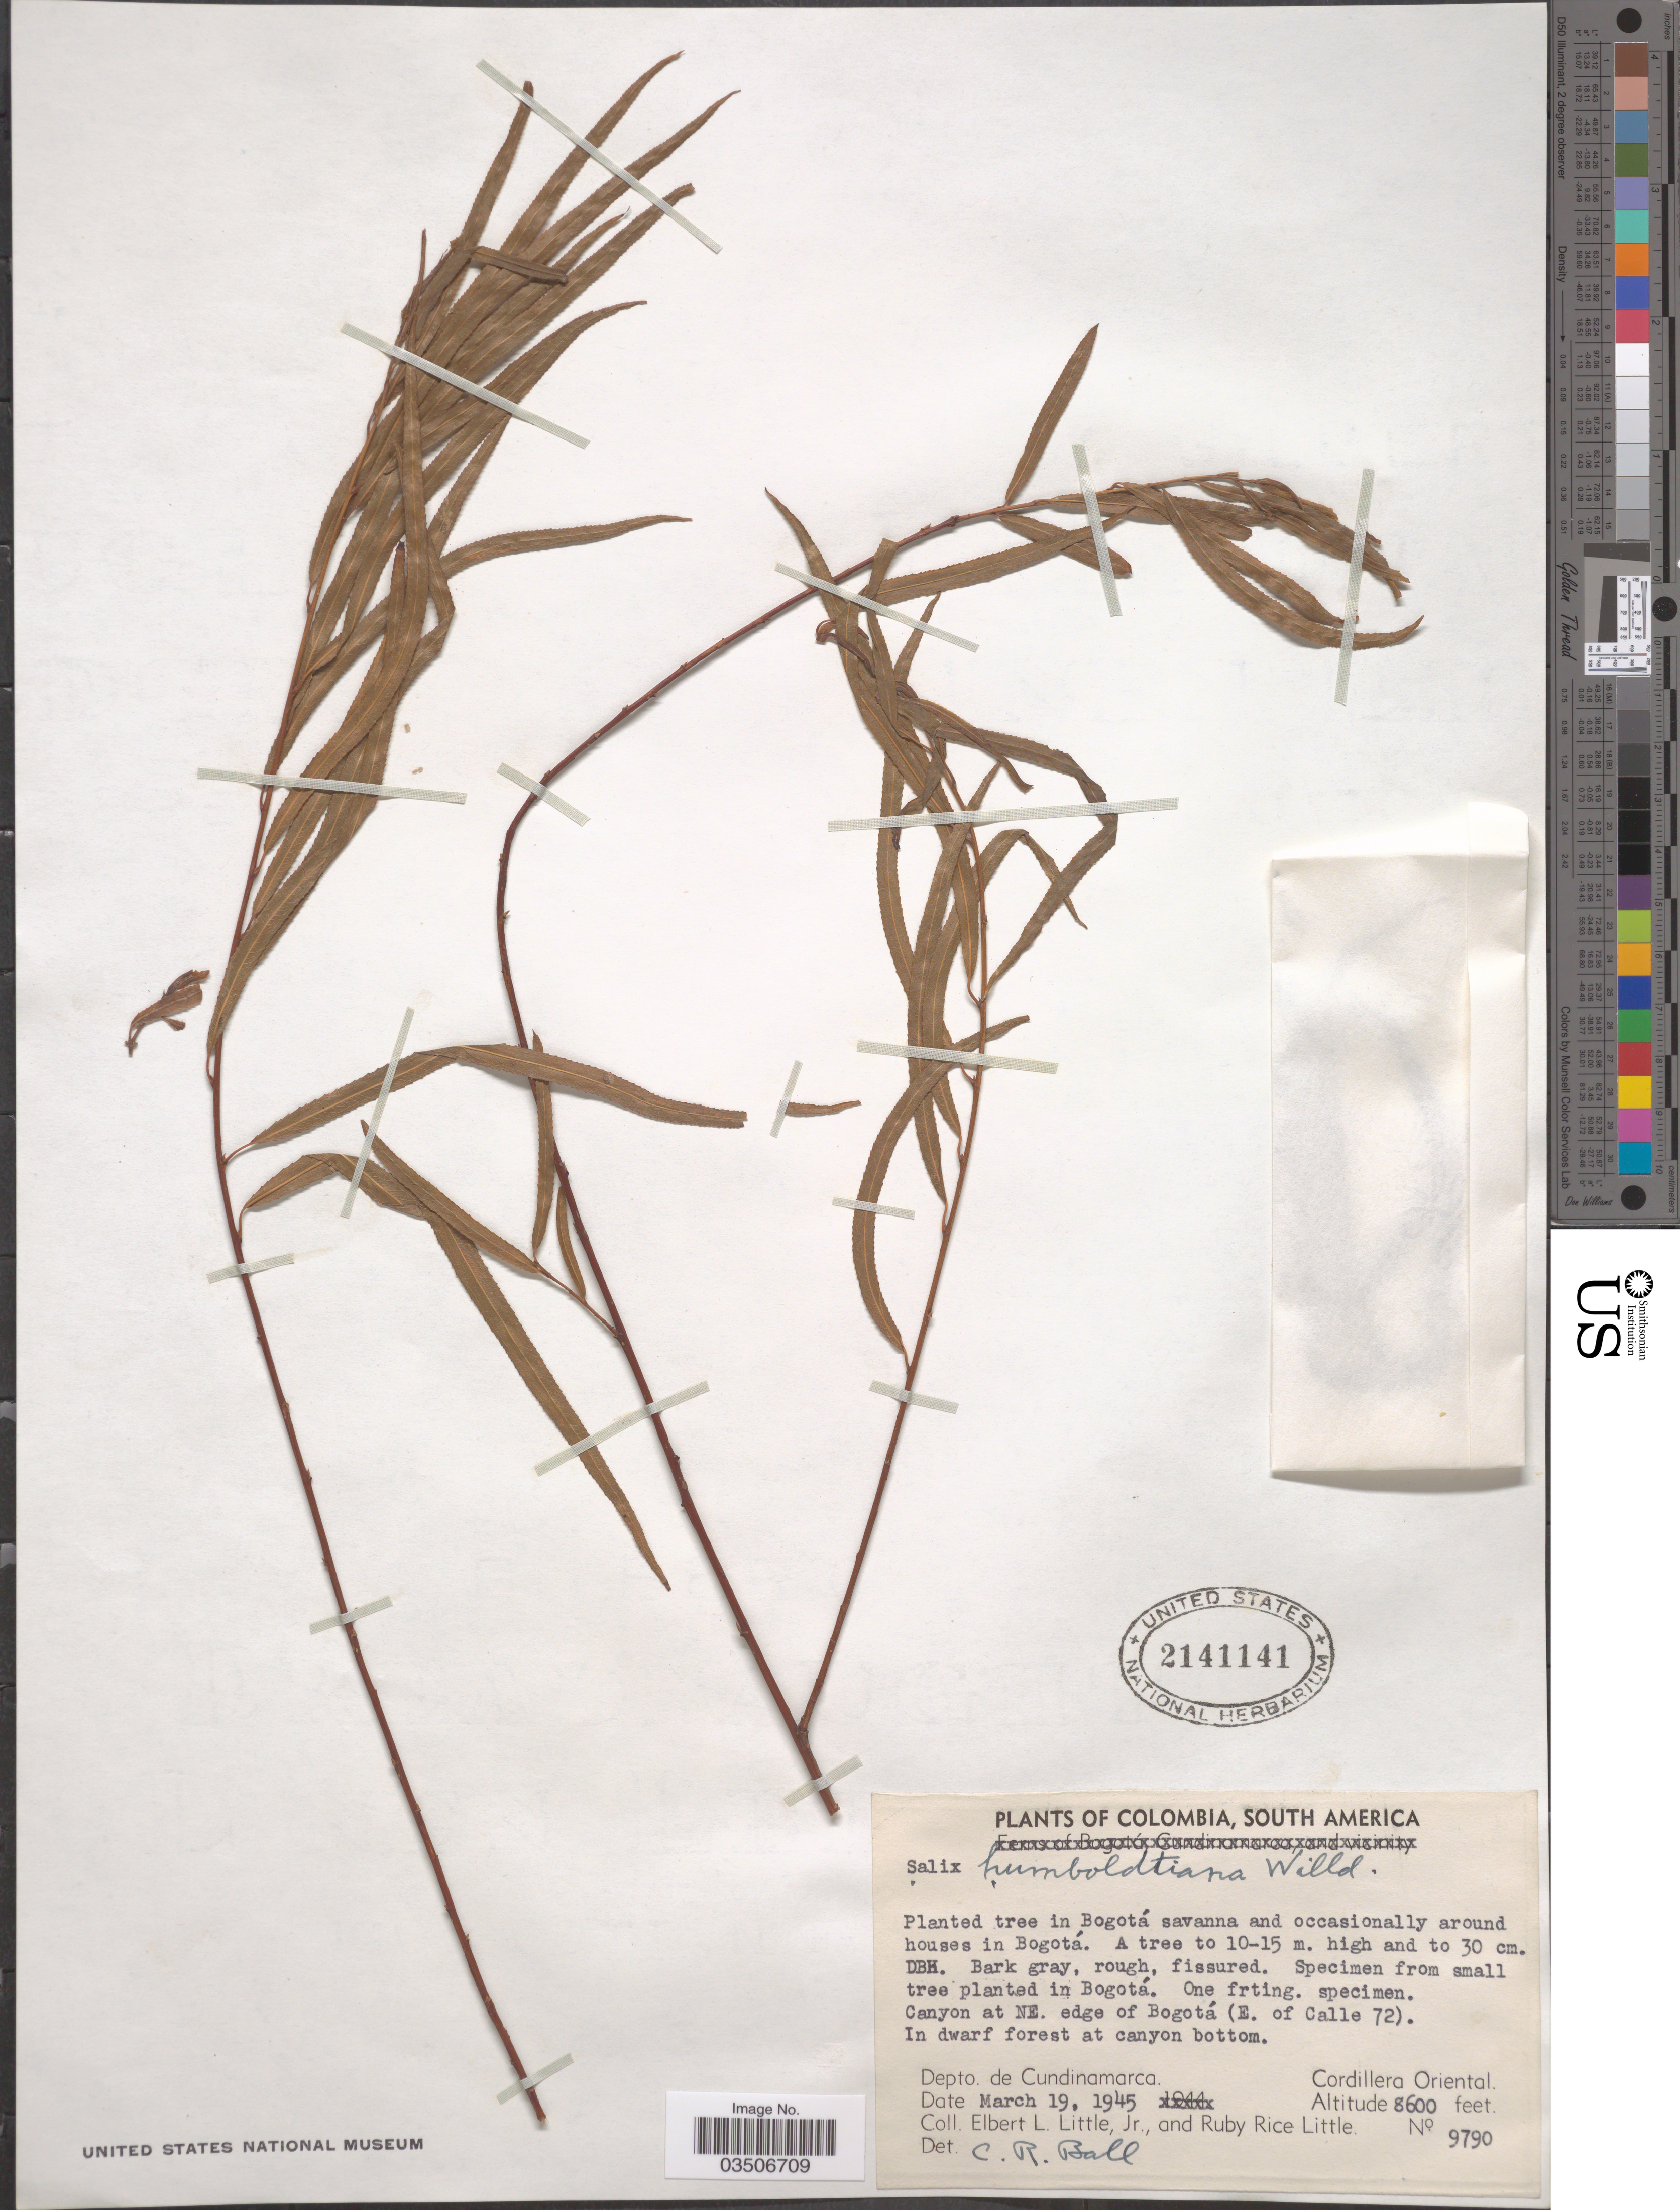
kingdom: Plantae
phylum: Tracheophyta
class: Magnoliopsida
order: Malpighiales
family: Salicaceae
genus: Salix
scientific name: Salix humboldtiana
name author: Willd.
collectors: E. L. Little & R. R. Little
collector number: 9790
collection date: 1945-03-19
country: Colombia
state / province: Cundinamarca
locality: Planted tree in Bogotá savanna and occasionally around houses in Bogotá. Canyon at NE. edge of Bogotá (E. of Calle 72). Depto. de Cundinamarca. Cordillera Oriental.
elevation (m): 2621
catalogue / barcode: US 2141141